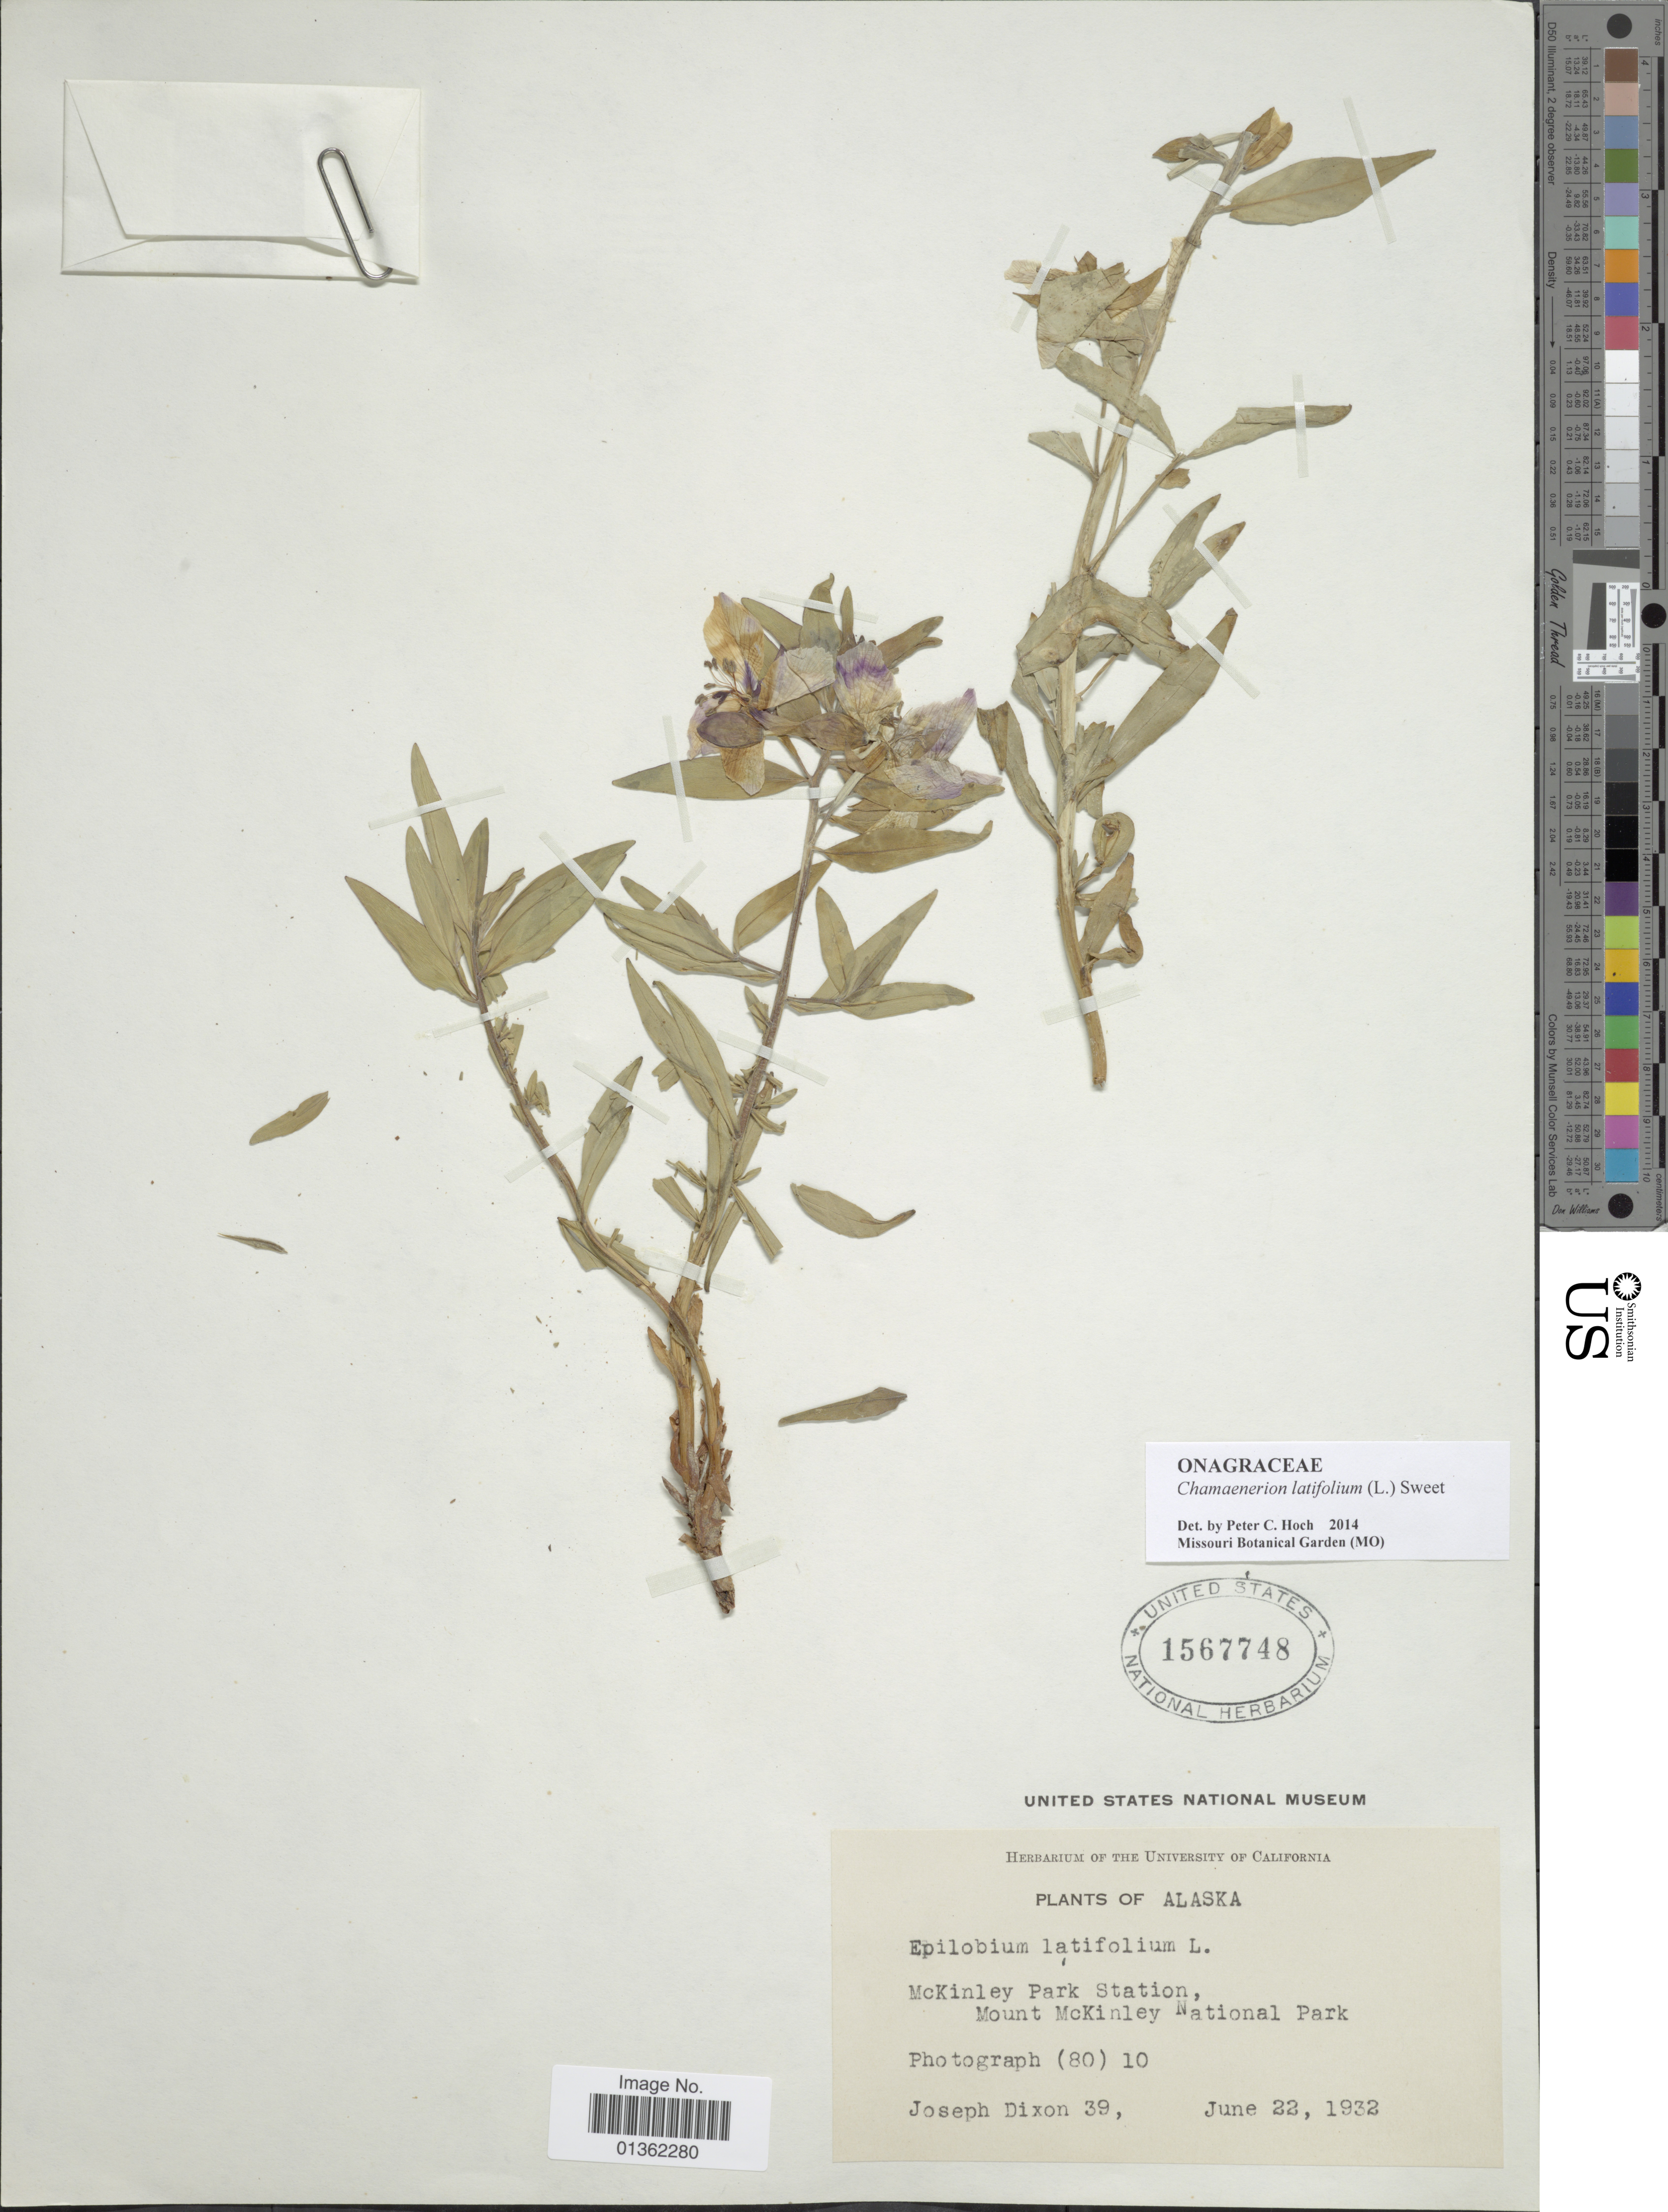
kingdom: Plantae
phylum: Tracheophyta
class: Magnoliopsida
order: Myrtales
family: Onagraceae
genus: Chamaenerion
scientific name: Chamaenerion latifolium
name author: (L.) Th. Fr. & Lange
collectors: J. Dixon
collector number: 39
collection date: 1932-06-22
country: United States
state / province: Alaska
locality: McKinley Park Station, Mount McKinley National Park.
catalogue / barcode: US 1567748